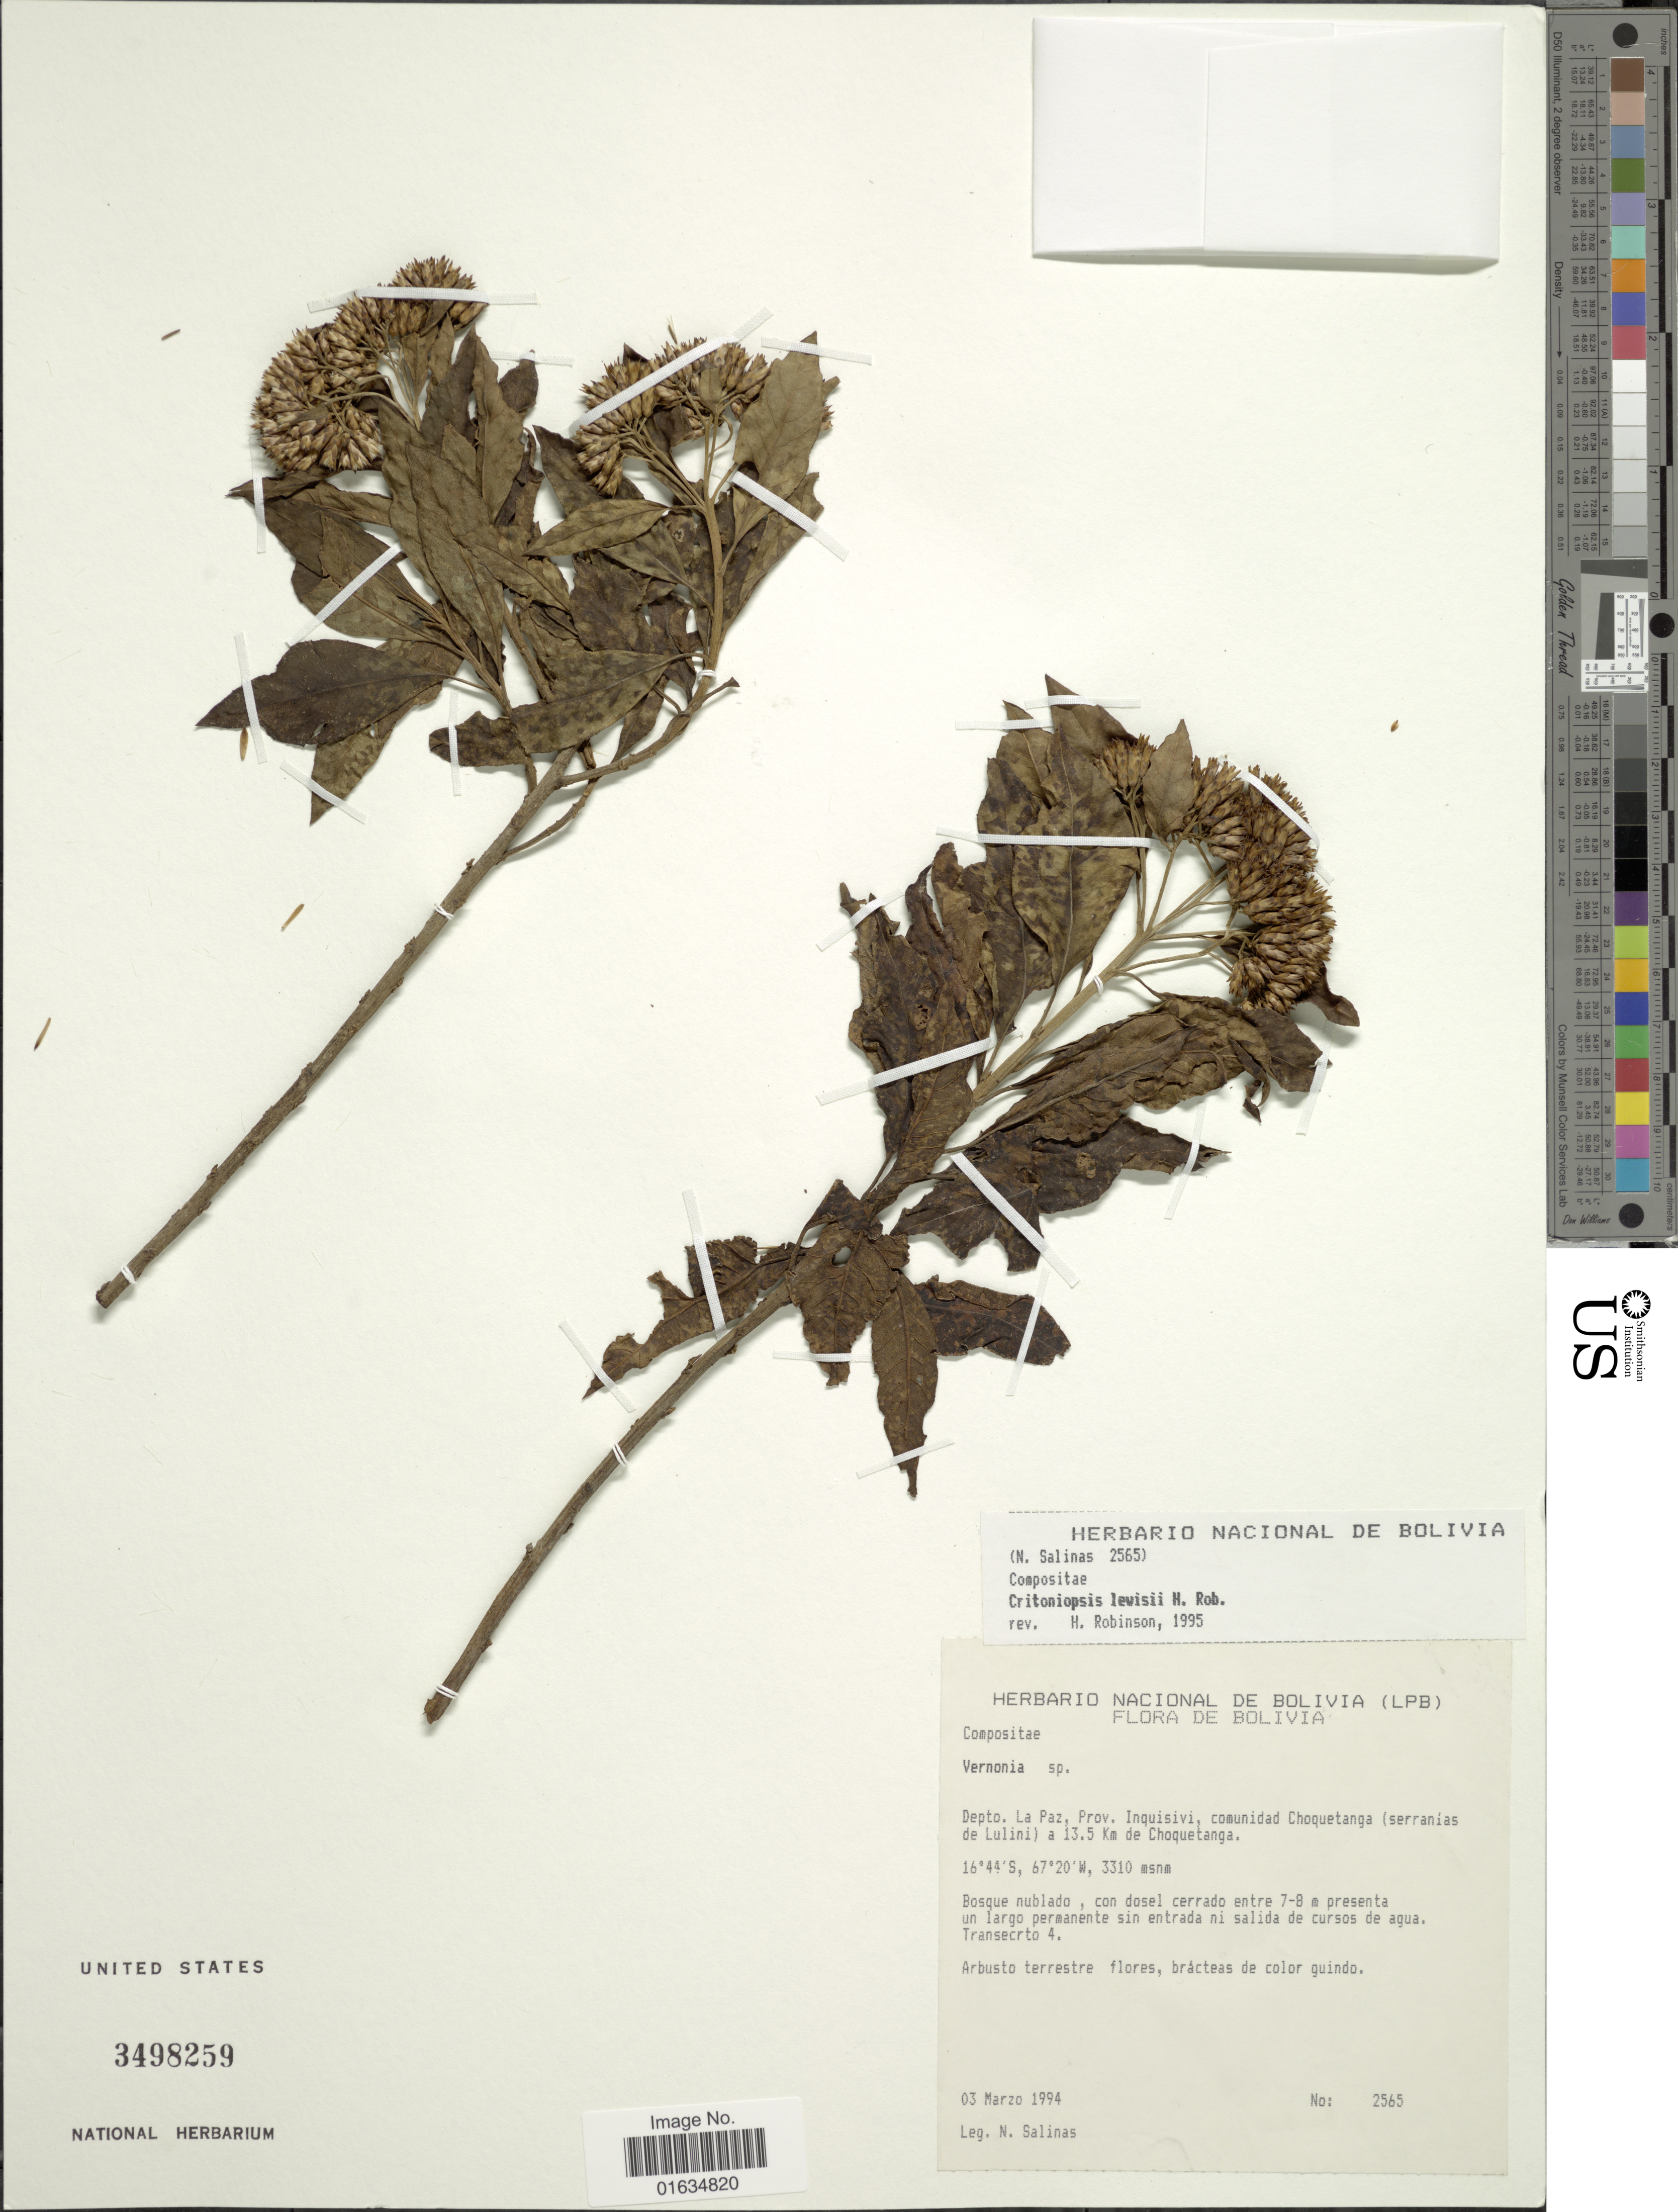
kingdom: Plantae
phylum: Tracheophyta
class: Magnoliopsida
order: Asterales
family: Asteraceae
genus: Critoniopsis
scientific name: Critoniopsis lewisii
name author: H. Rob.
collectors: N. Salinas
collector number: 2565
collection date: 1994-03-03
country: Bolivia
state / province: La Paz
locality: Prov. Inquisivi, comunidad Choquetanga (serranias de Lulini) a 13.5 Km de Choquetanga, bosque nublado, con dosel entre 7-8 presenta un largo permanente sin entrada ni salida de cursos de agua, Transecto 4.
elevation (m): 3310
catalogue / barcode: US 3498259